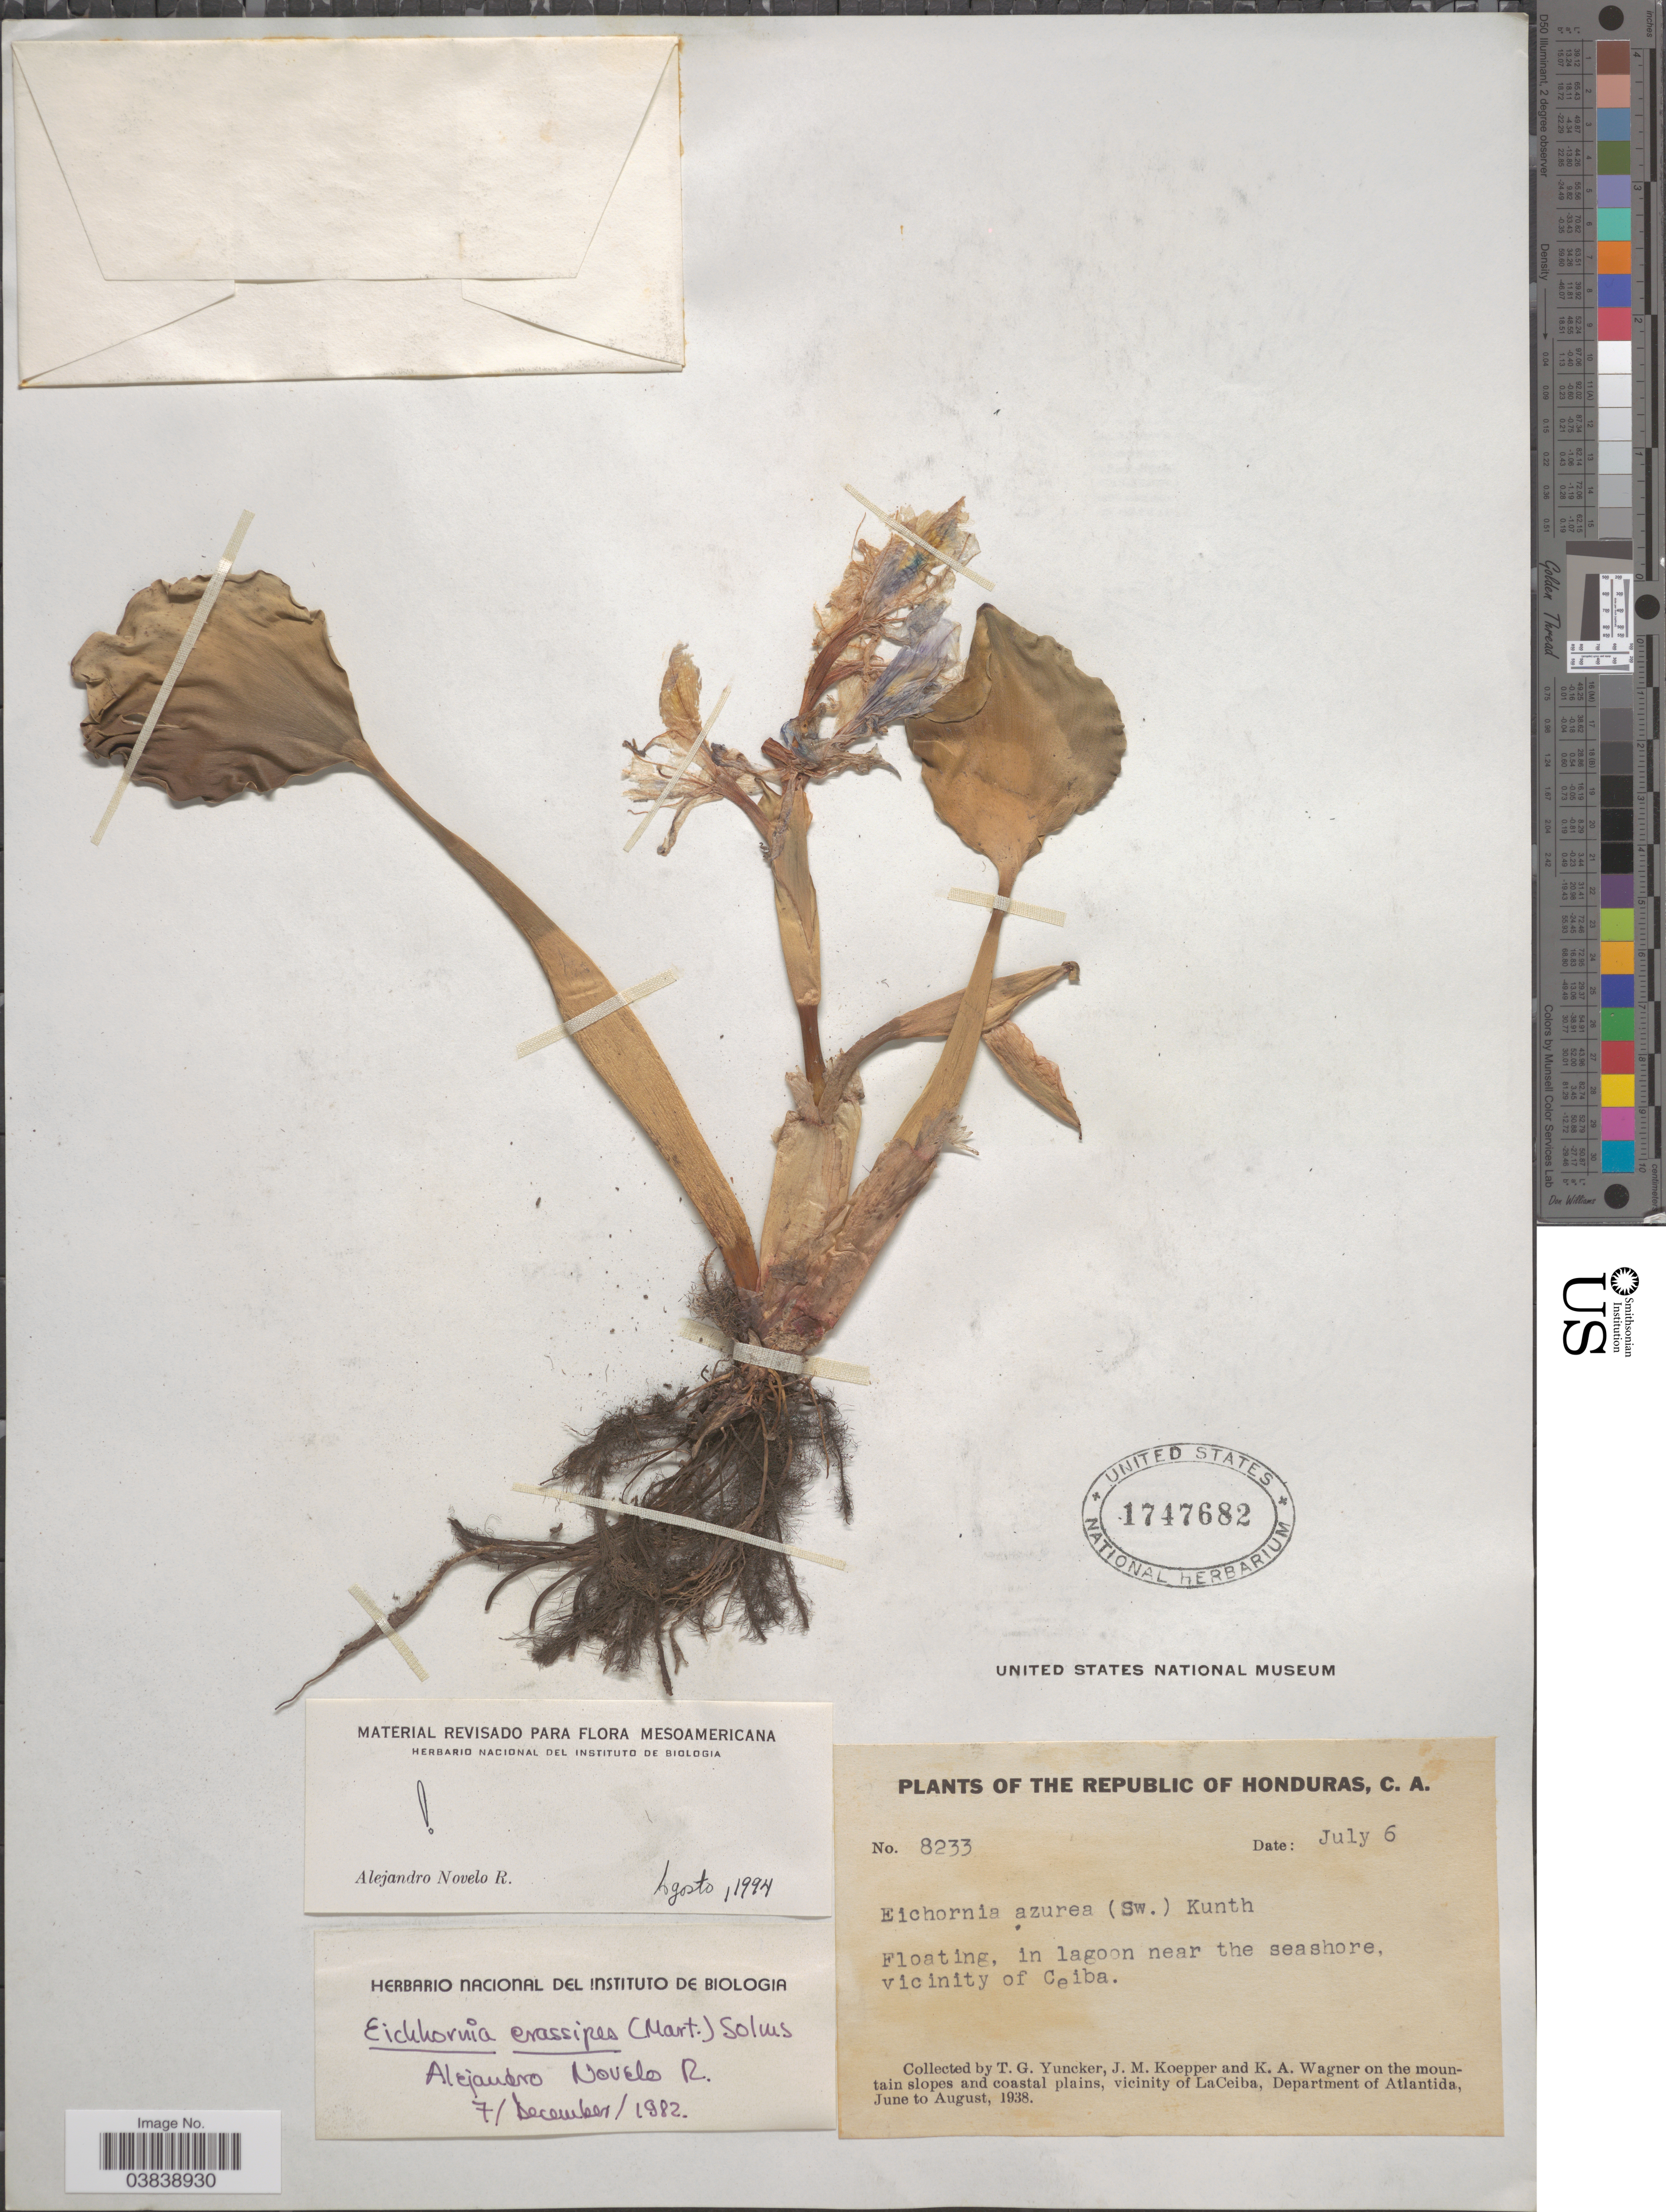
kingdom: Plantae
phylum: Tracheophyta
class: Liliopsida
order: Commelinales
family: Pontederiaceae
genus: Eichhornia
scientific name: Eichhornia crassipes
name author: (Mart.) Solms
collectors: T. G. Yuncker, J. M. Koepper & K. A. Wagner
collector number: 8233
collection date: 1938-07-06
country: Honduras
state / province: Atlantida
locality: The Republic of Honduras. On the mountain slopes and coastal plains, vicinity of LaCeiba, Department of Atlantida.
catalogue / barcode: US 1747682